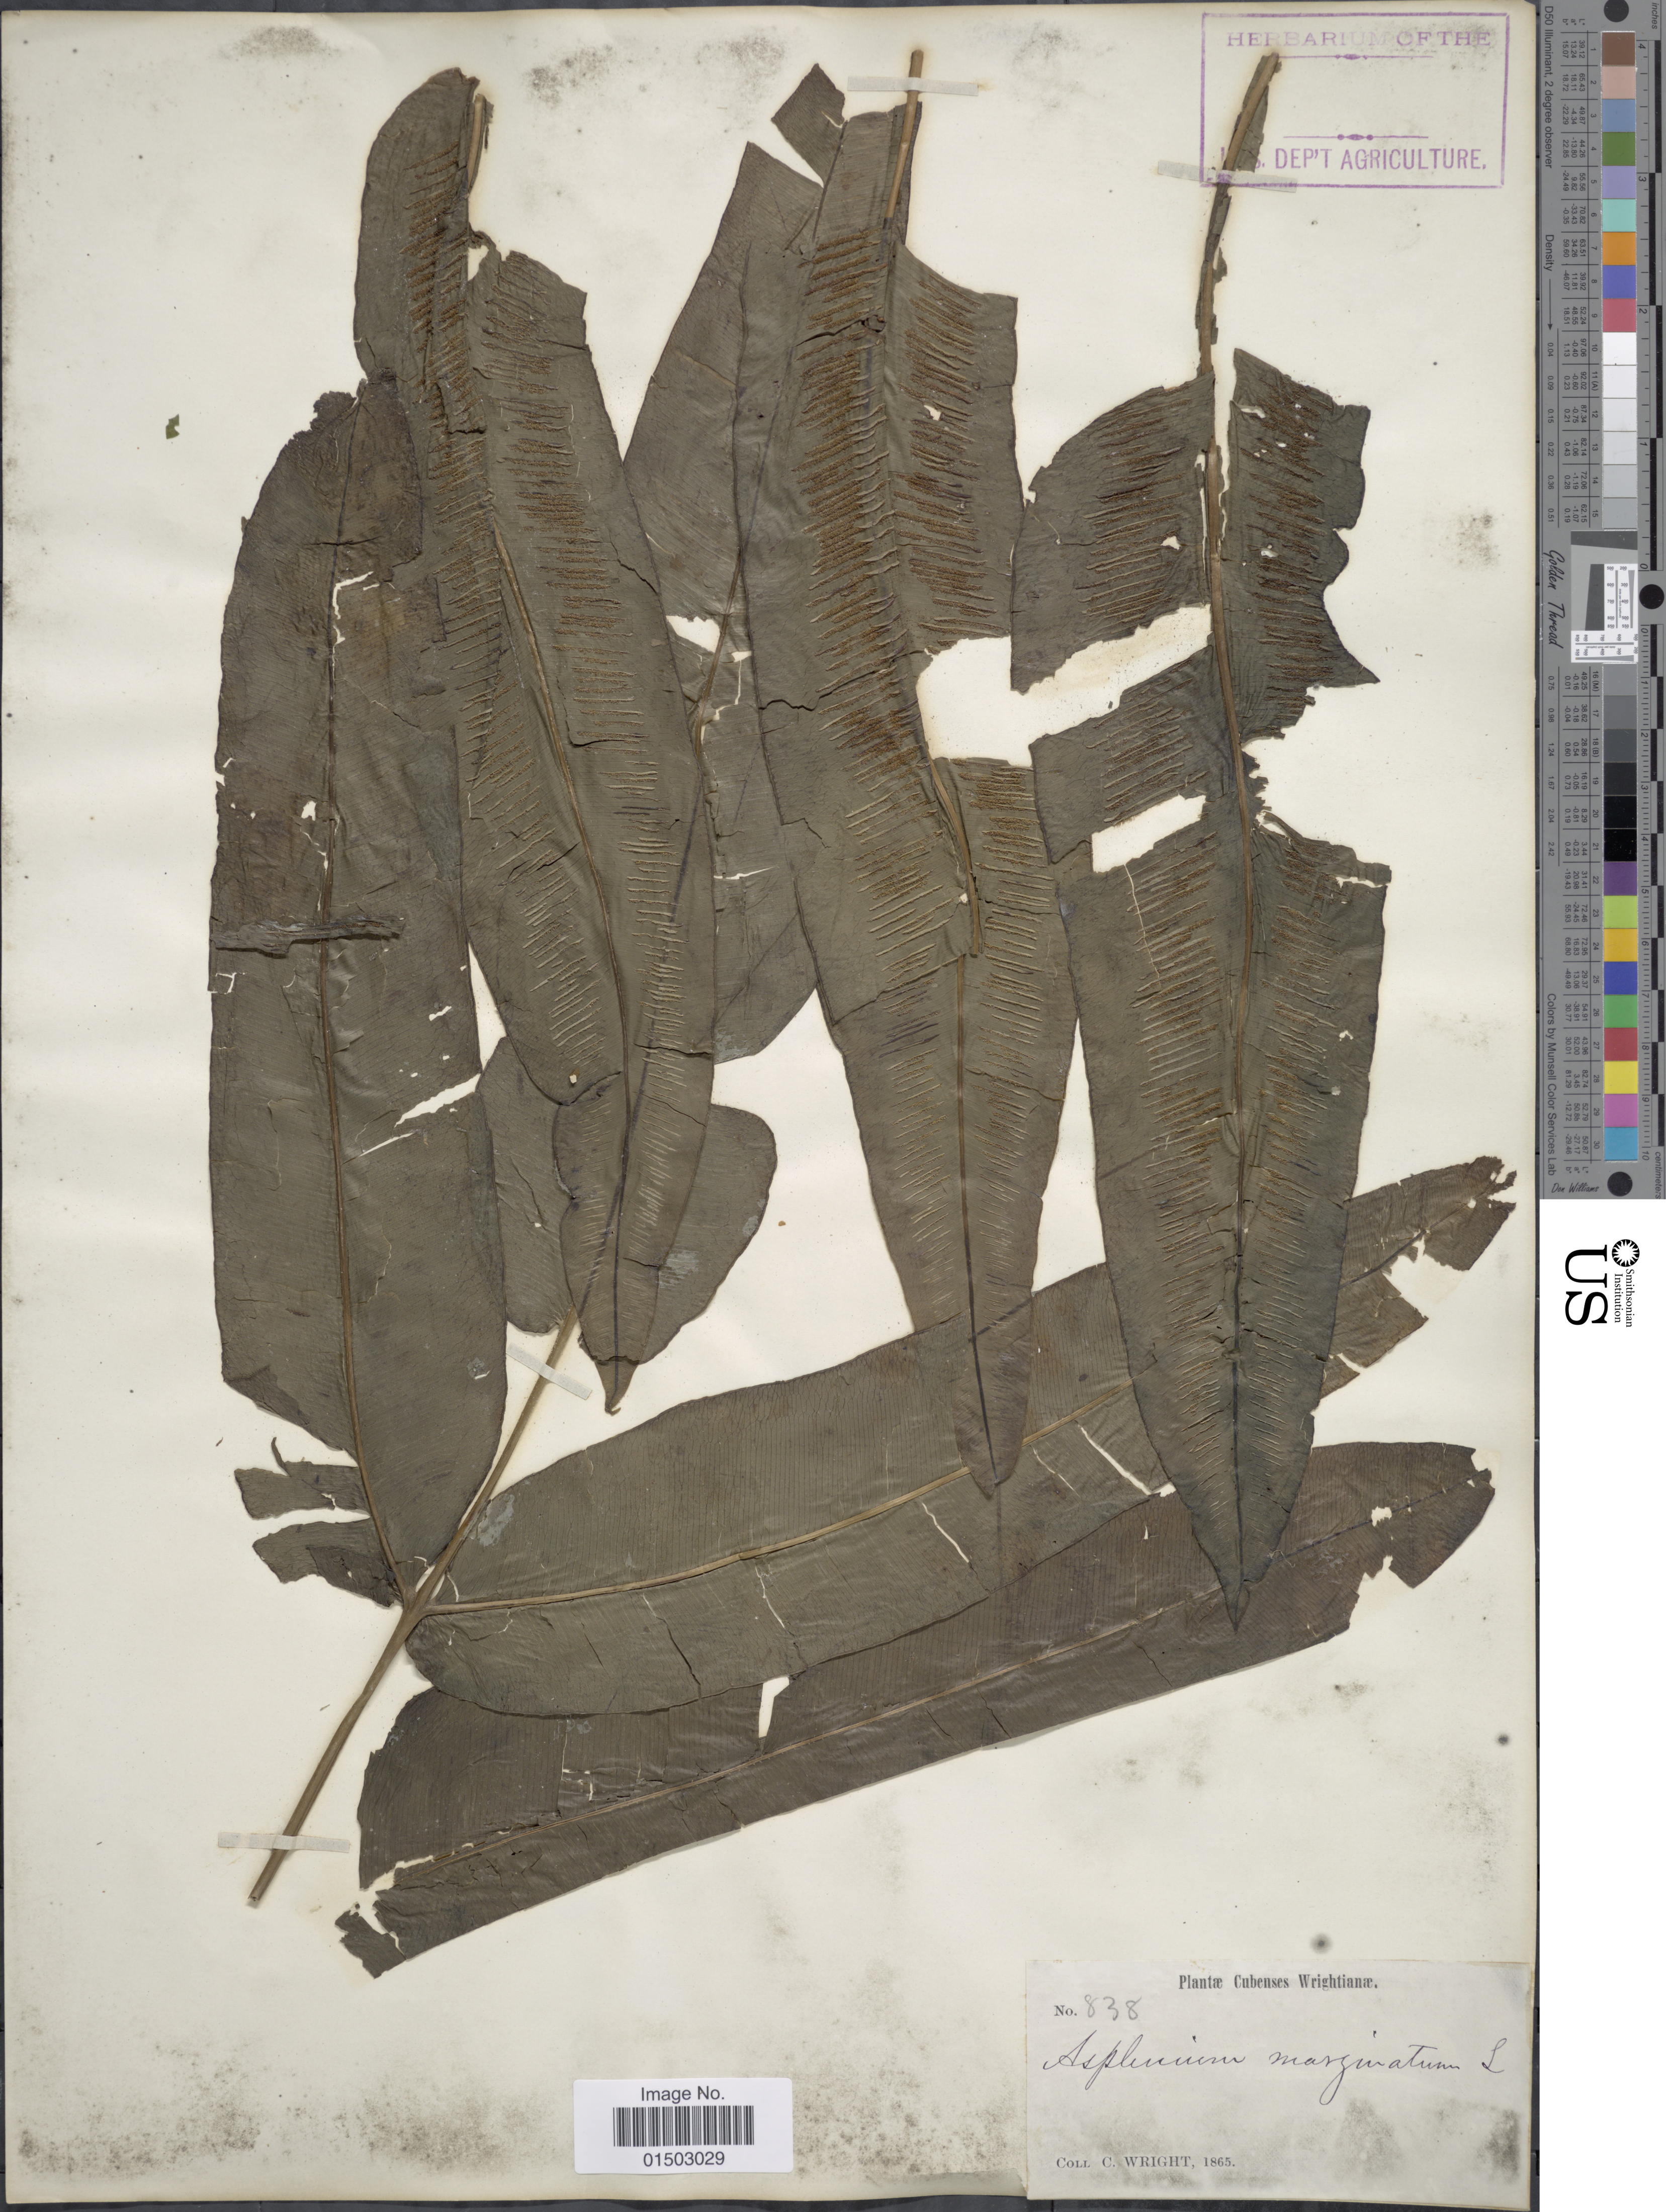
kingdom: Plantae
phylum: Tracheophyta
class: Polypodiopsida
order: Polypodiales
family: Hemidictyaceae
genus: Hemidictyum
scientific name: Hemidictyum marginatum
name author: (L.) C. Presl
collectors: C. Wright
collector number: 838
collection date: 1865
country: Cuba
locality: Cubenses Wrightianae.